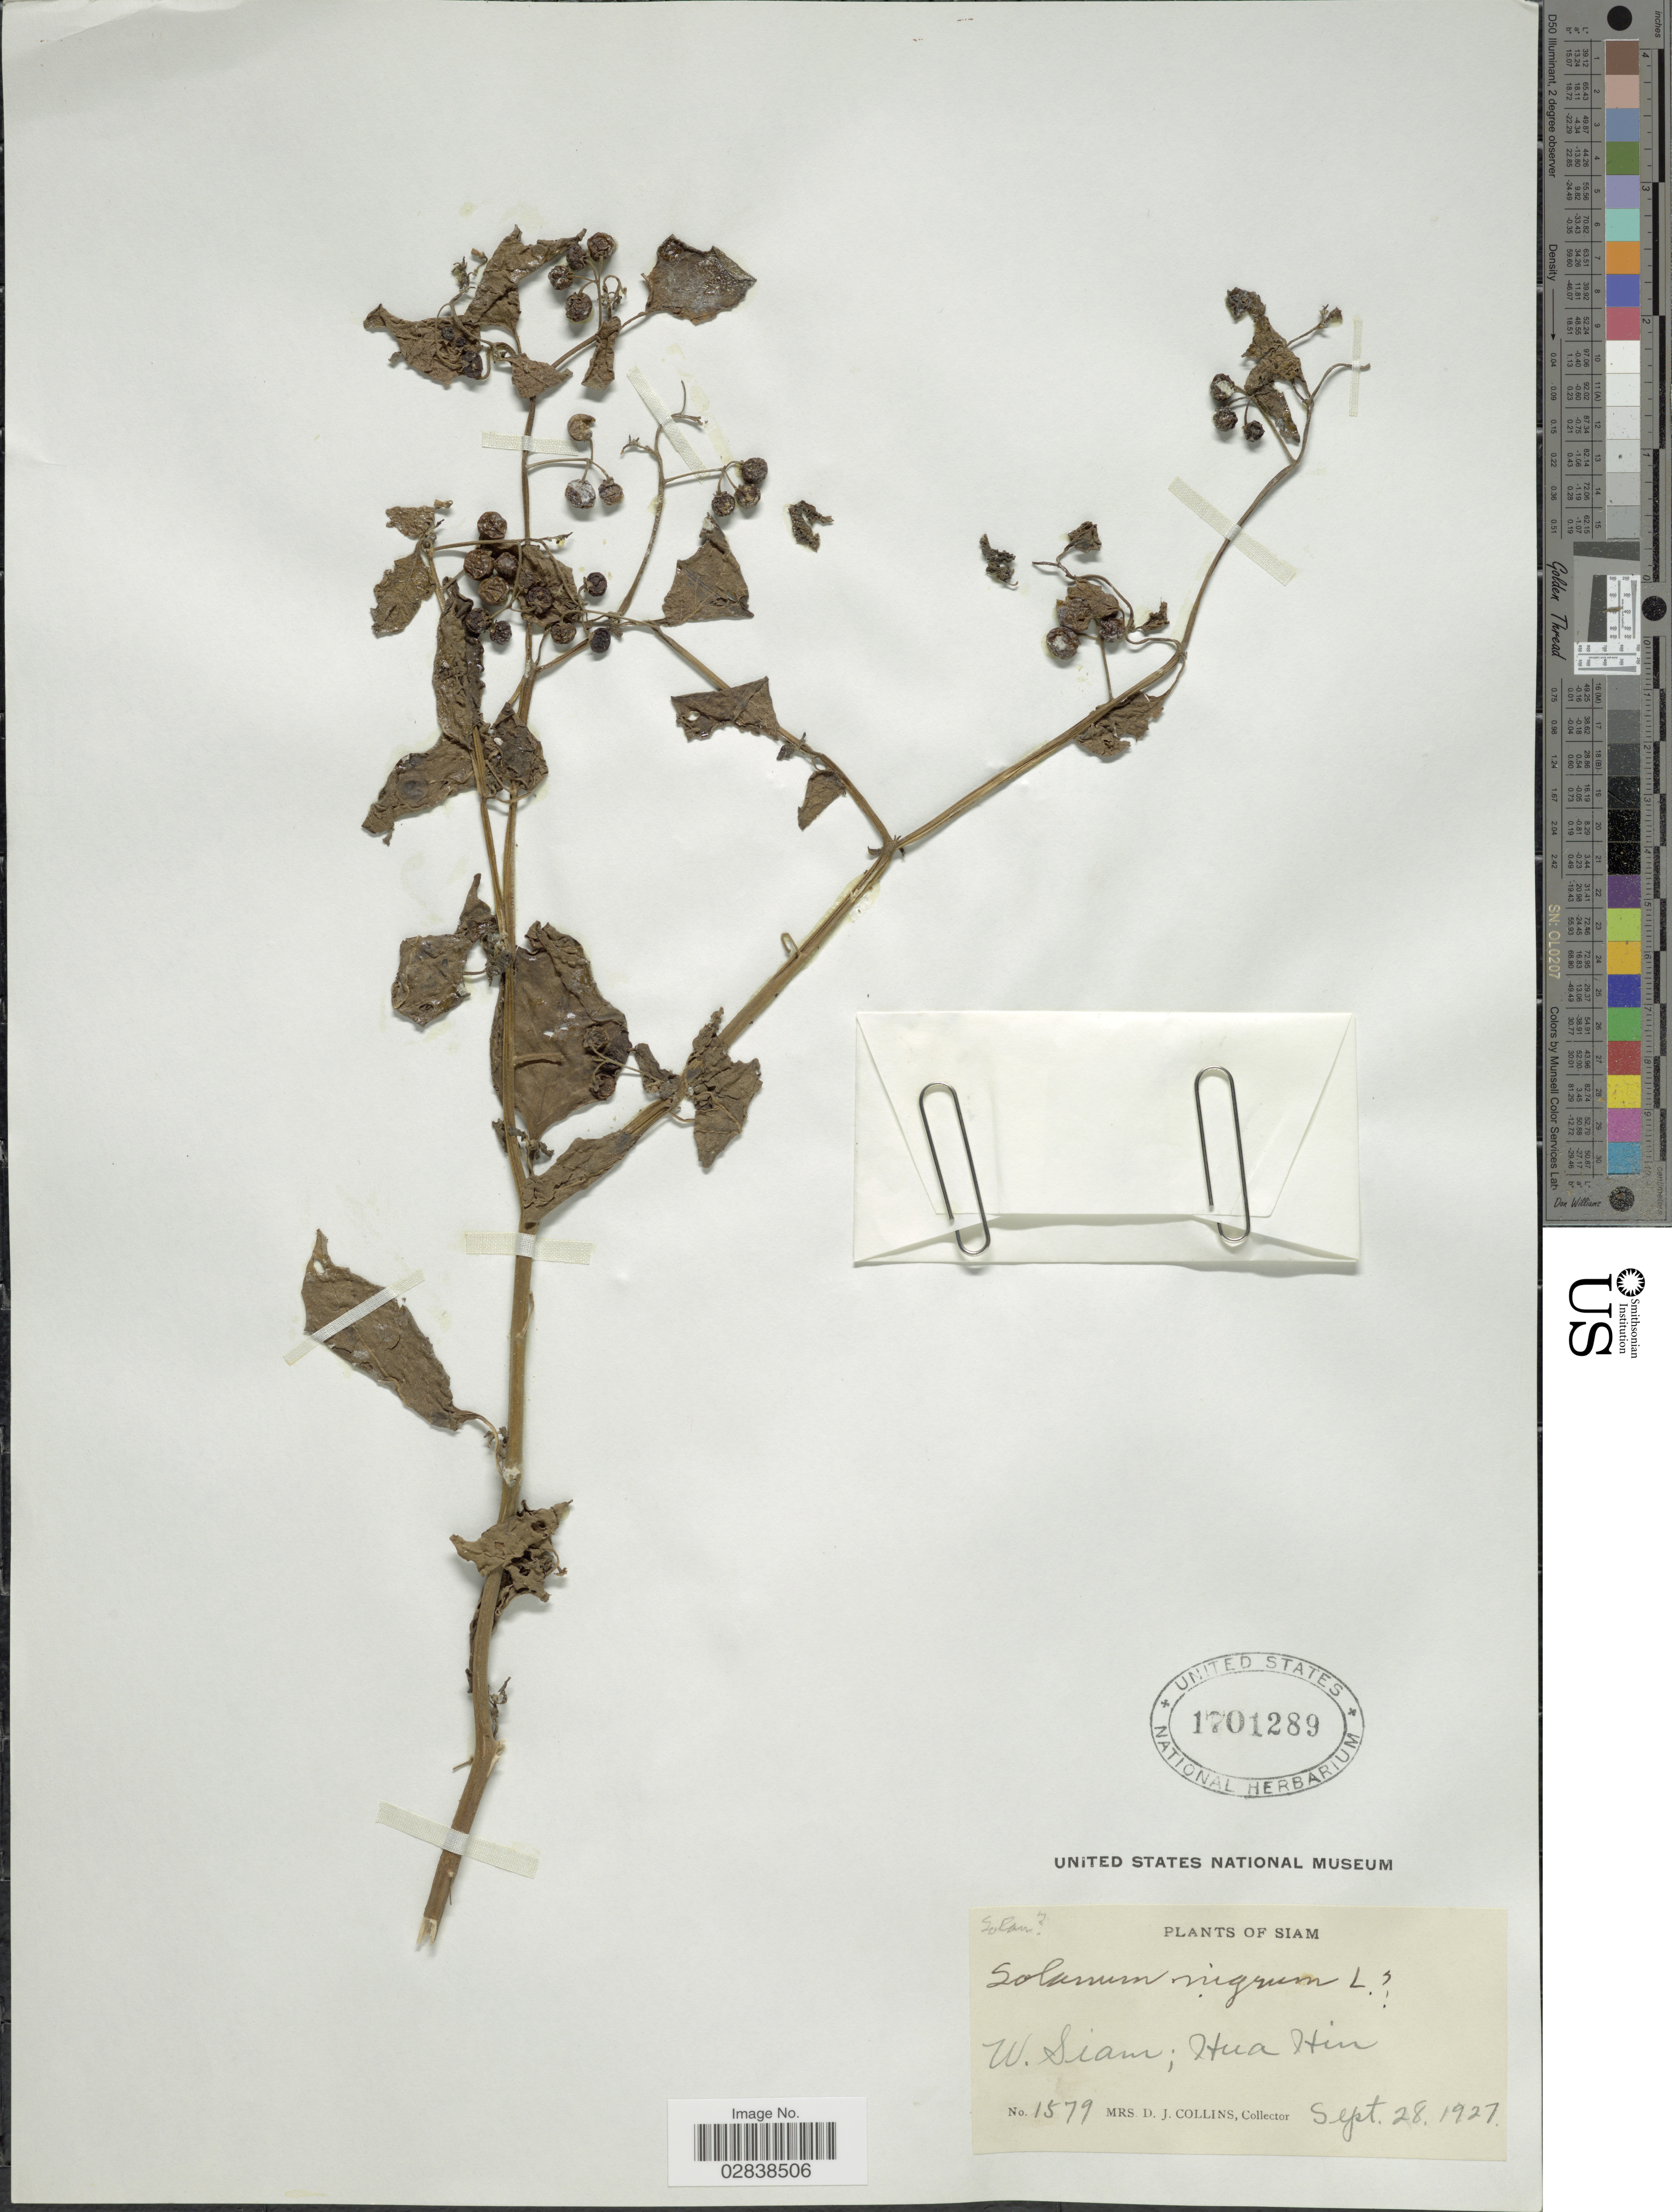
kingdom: Plantae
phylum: Tracheophyta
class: Magnoliopsida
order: Solanales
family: Solanaceae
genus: Solanum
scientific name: Solanum nigrum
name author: L.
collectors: Mrs. D. J. Collins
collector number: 1579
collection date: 1927-09-28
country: Thailand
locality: Siam, W. Siam; Hua Hin.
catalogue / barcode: US 1701289